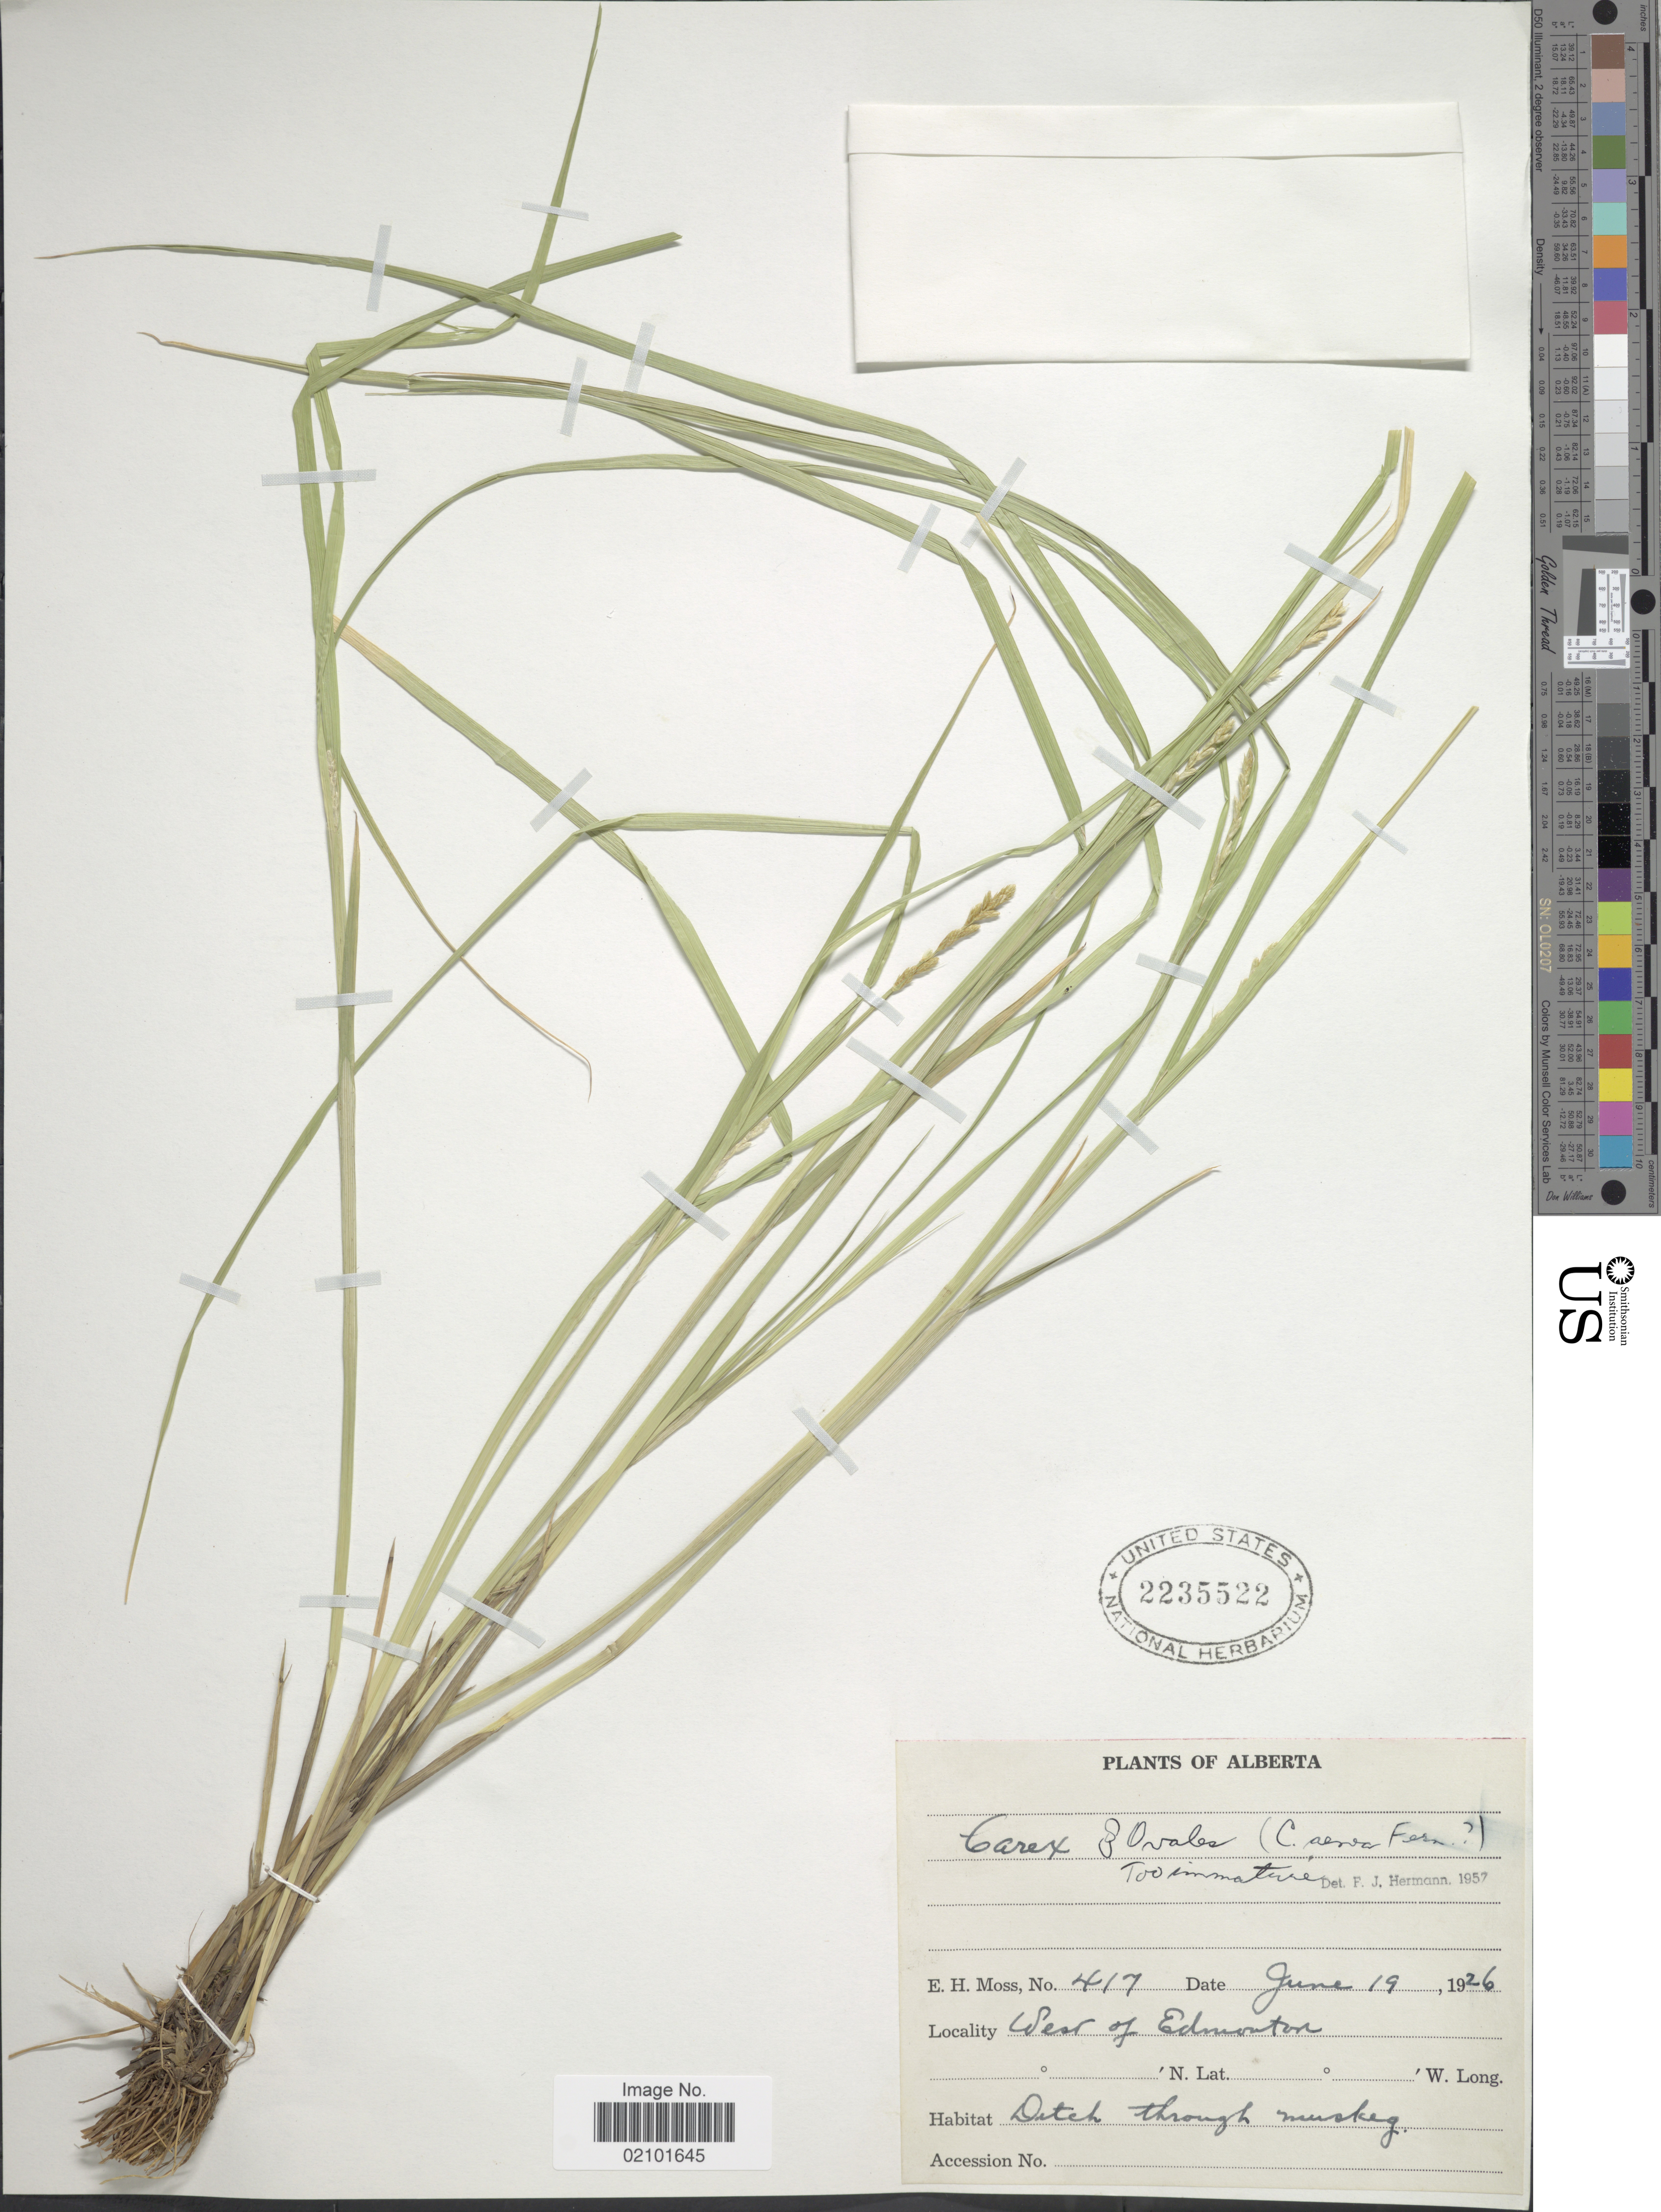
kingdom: Plantae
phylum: Tracheophyta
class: Liliopsida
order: Poales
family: Cyperaceae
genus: Carex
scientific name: Carex foenea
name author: Willd.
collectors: E. Moss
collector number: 417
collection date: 1926-06-19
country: Canada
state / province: Alberta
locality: West of Edmonton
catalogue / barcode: US 2235522